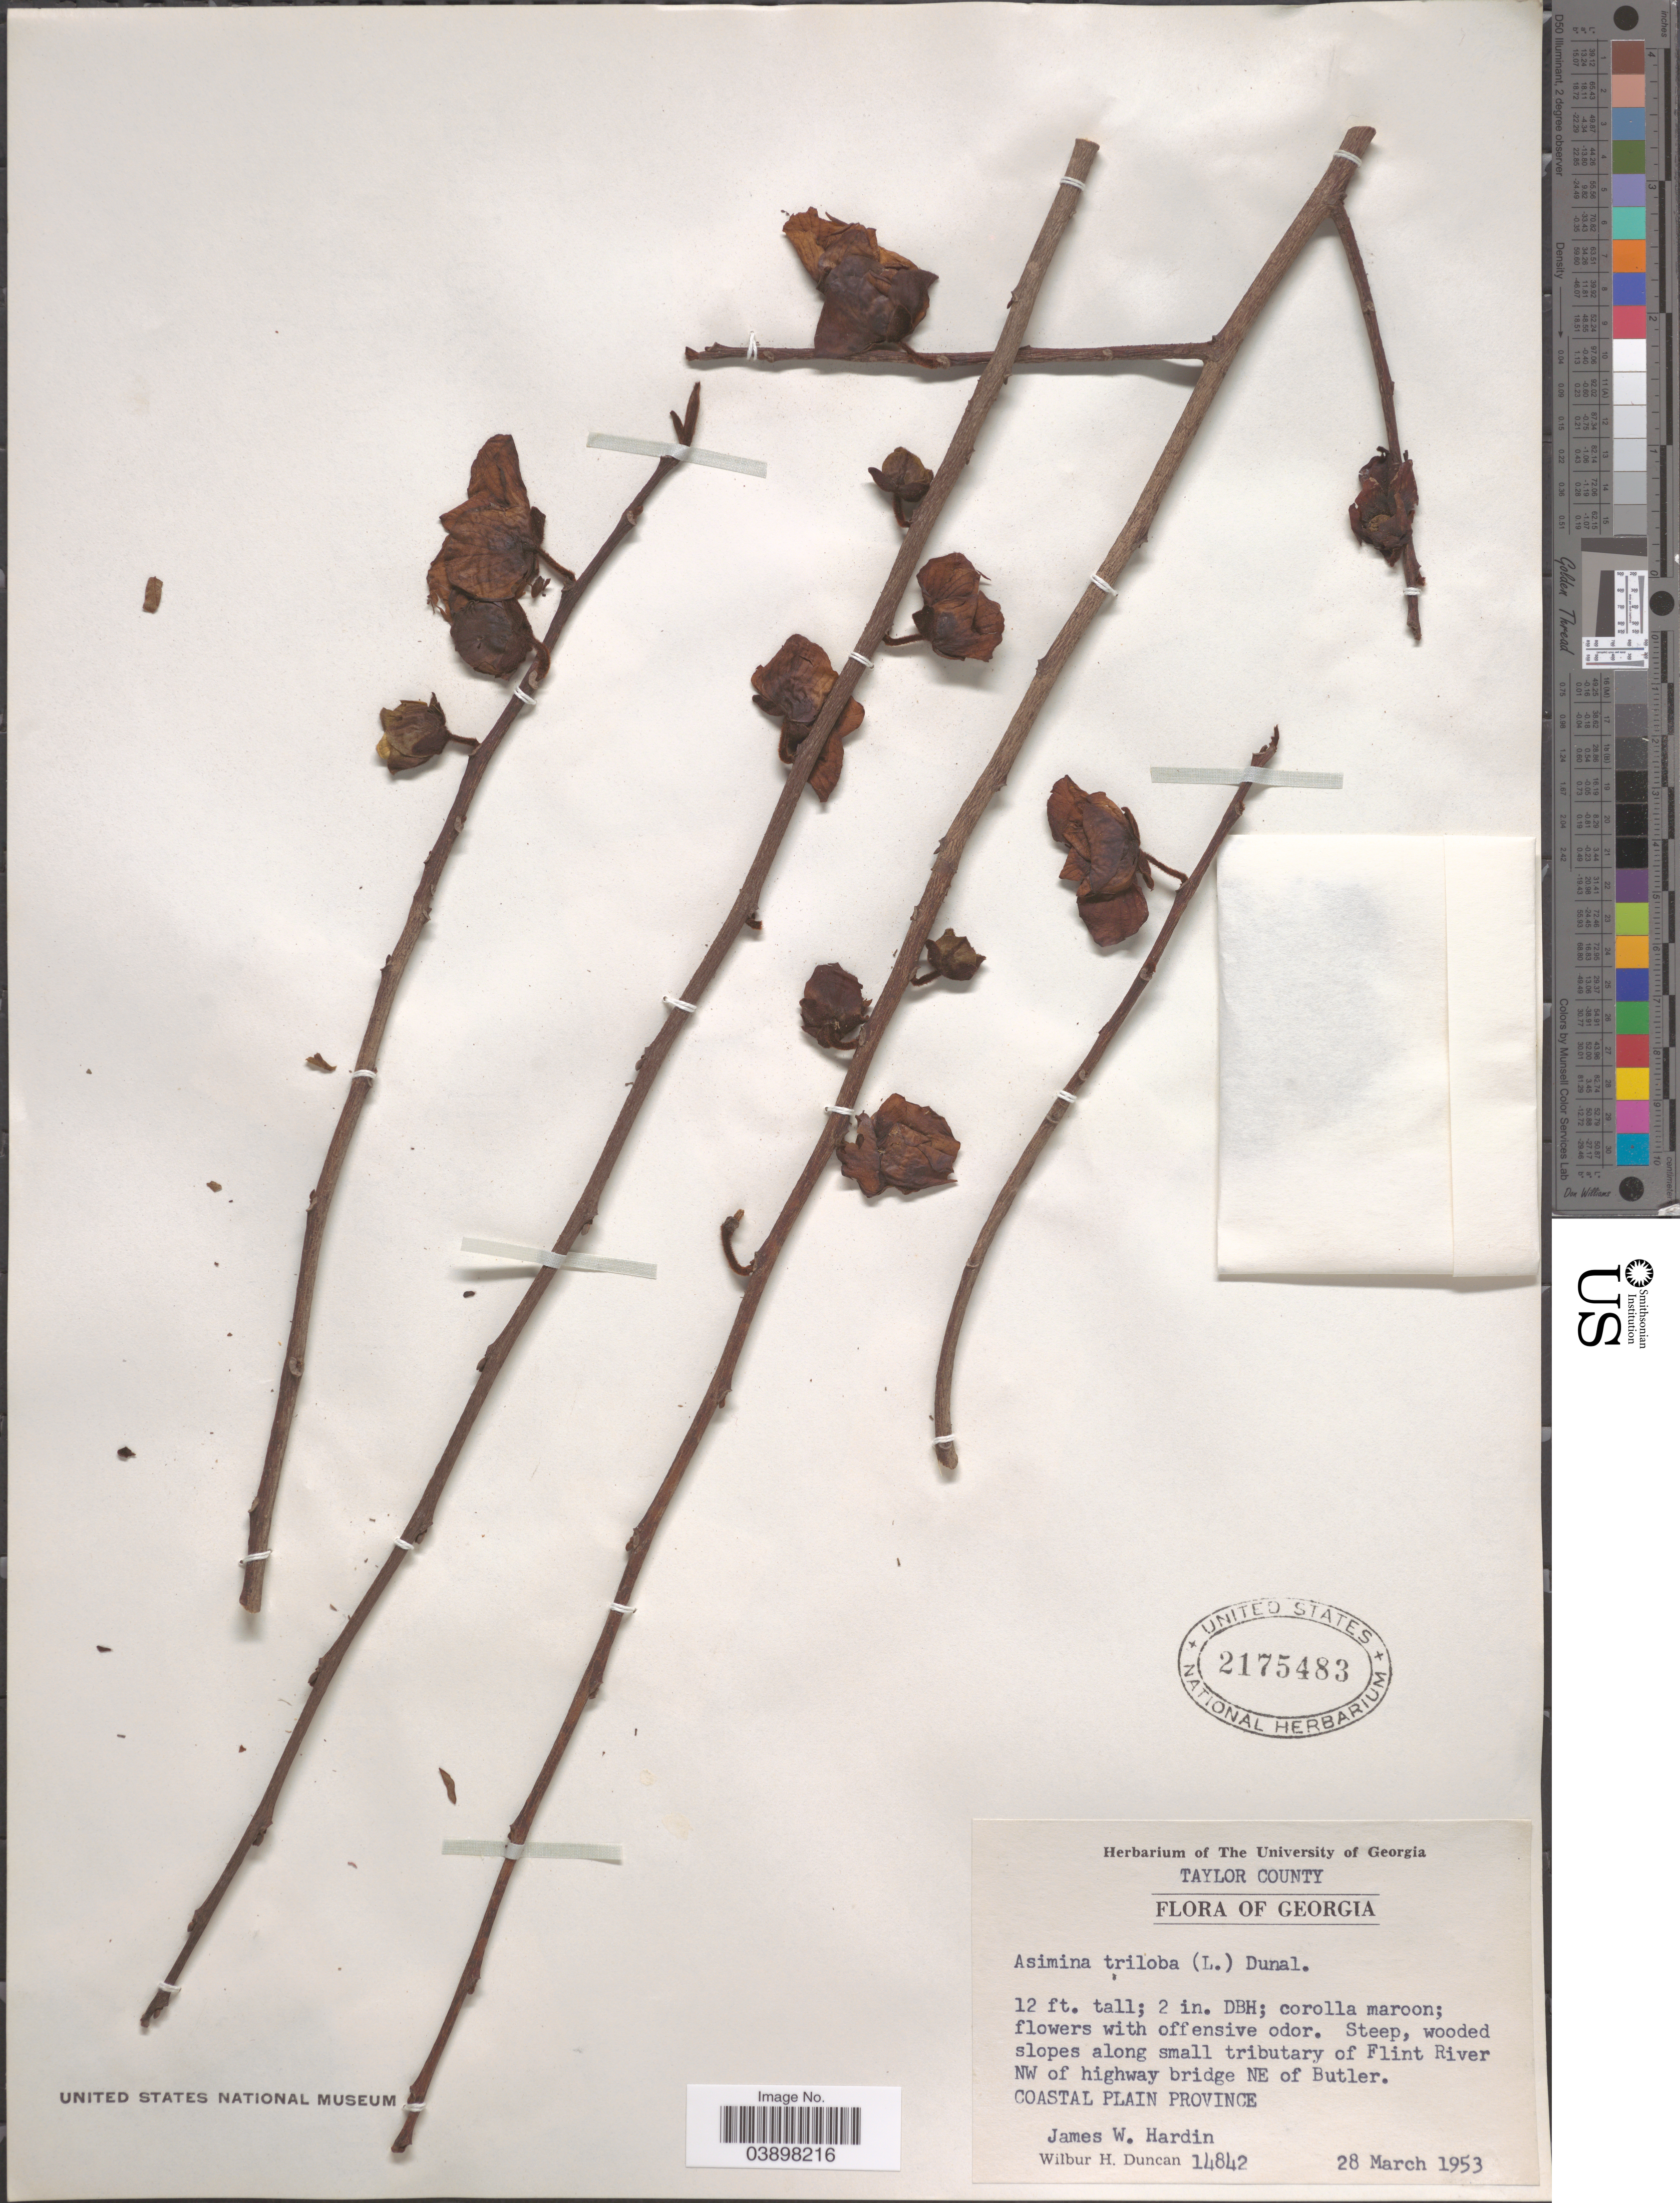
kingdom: Plantae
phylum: Tracheophyta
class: Magnoliopsida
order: Magnoliales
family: Annonaceae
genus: Asimina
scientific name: Asimina parviflora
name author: (Michx.) Dunal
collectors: J. W. Hardin & W. H. Duncan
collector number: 14842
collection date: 1953-03-28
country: United States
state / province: Georgia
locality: Taylor County. Along small tributary of Flint River NW of highway bridge NE of Butler. Coastal Plain Province.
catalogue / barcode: US 2175483